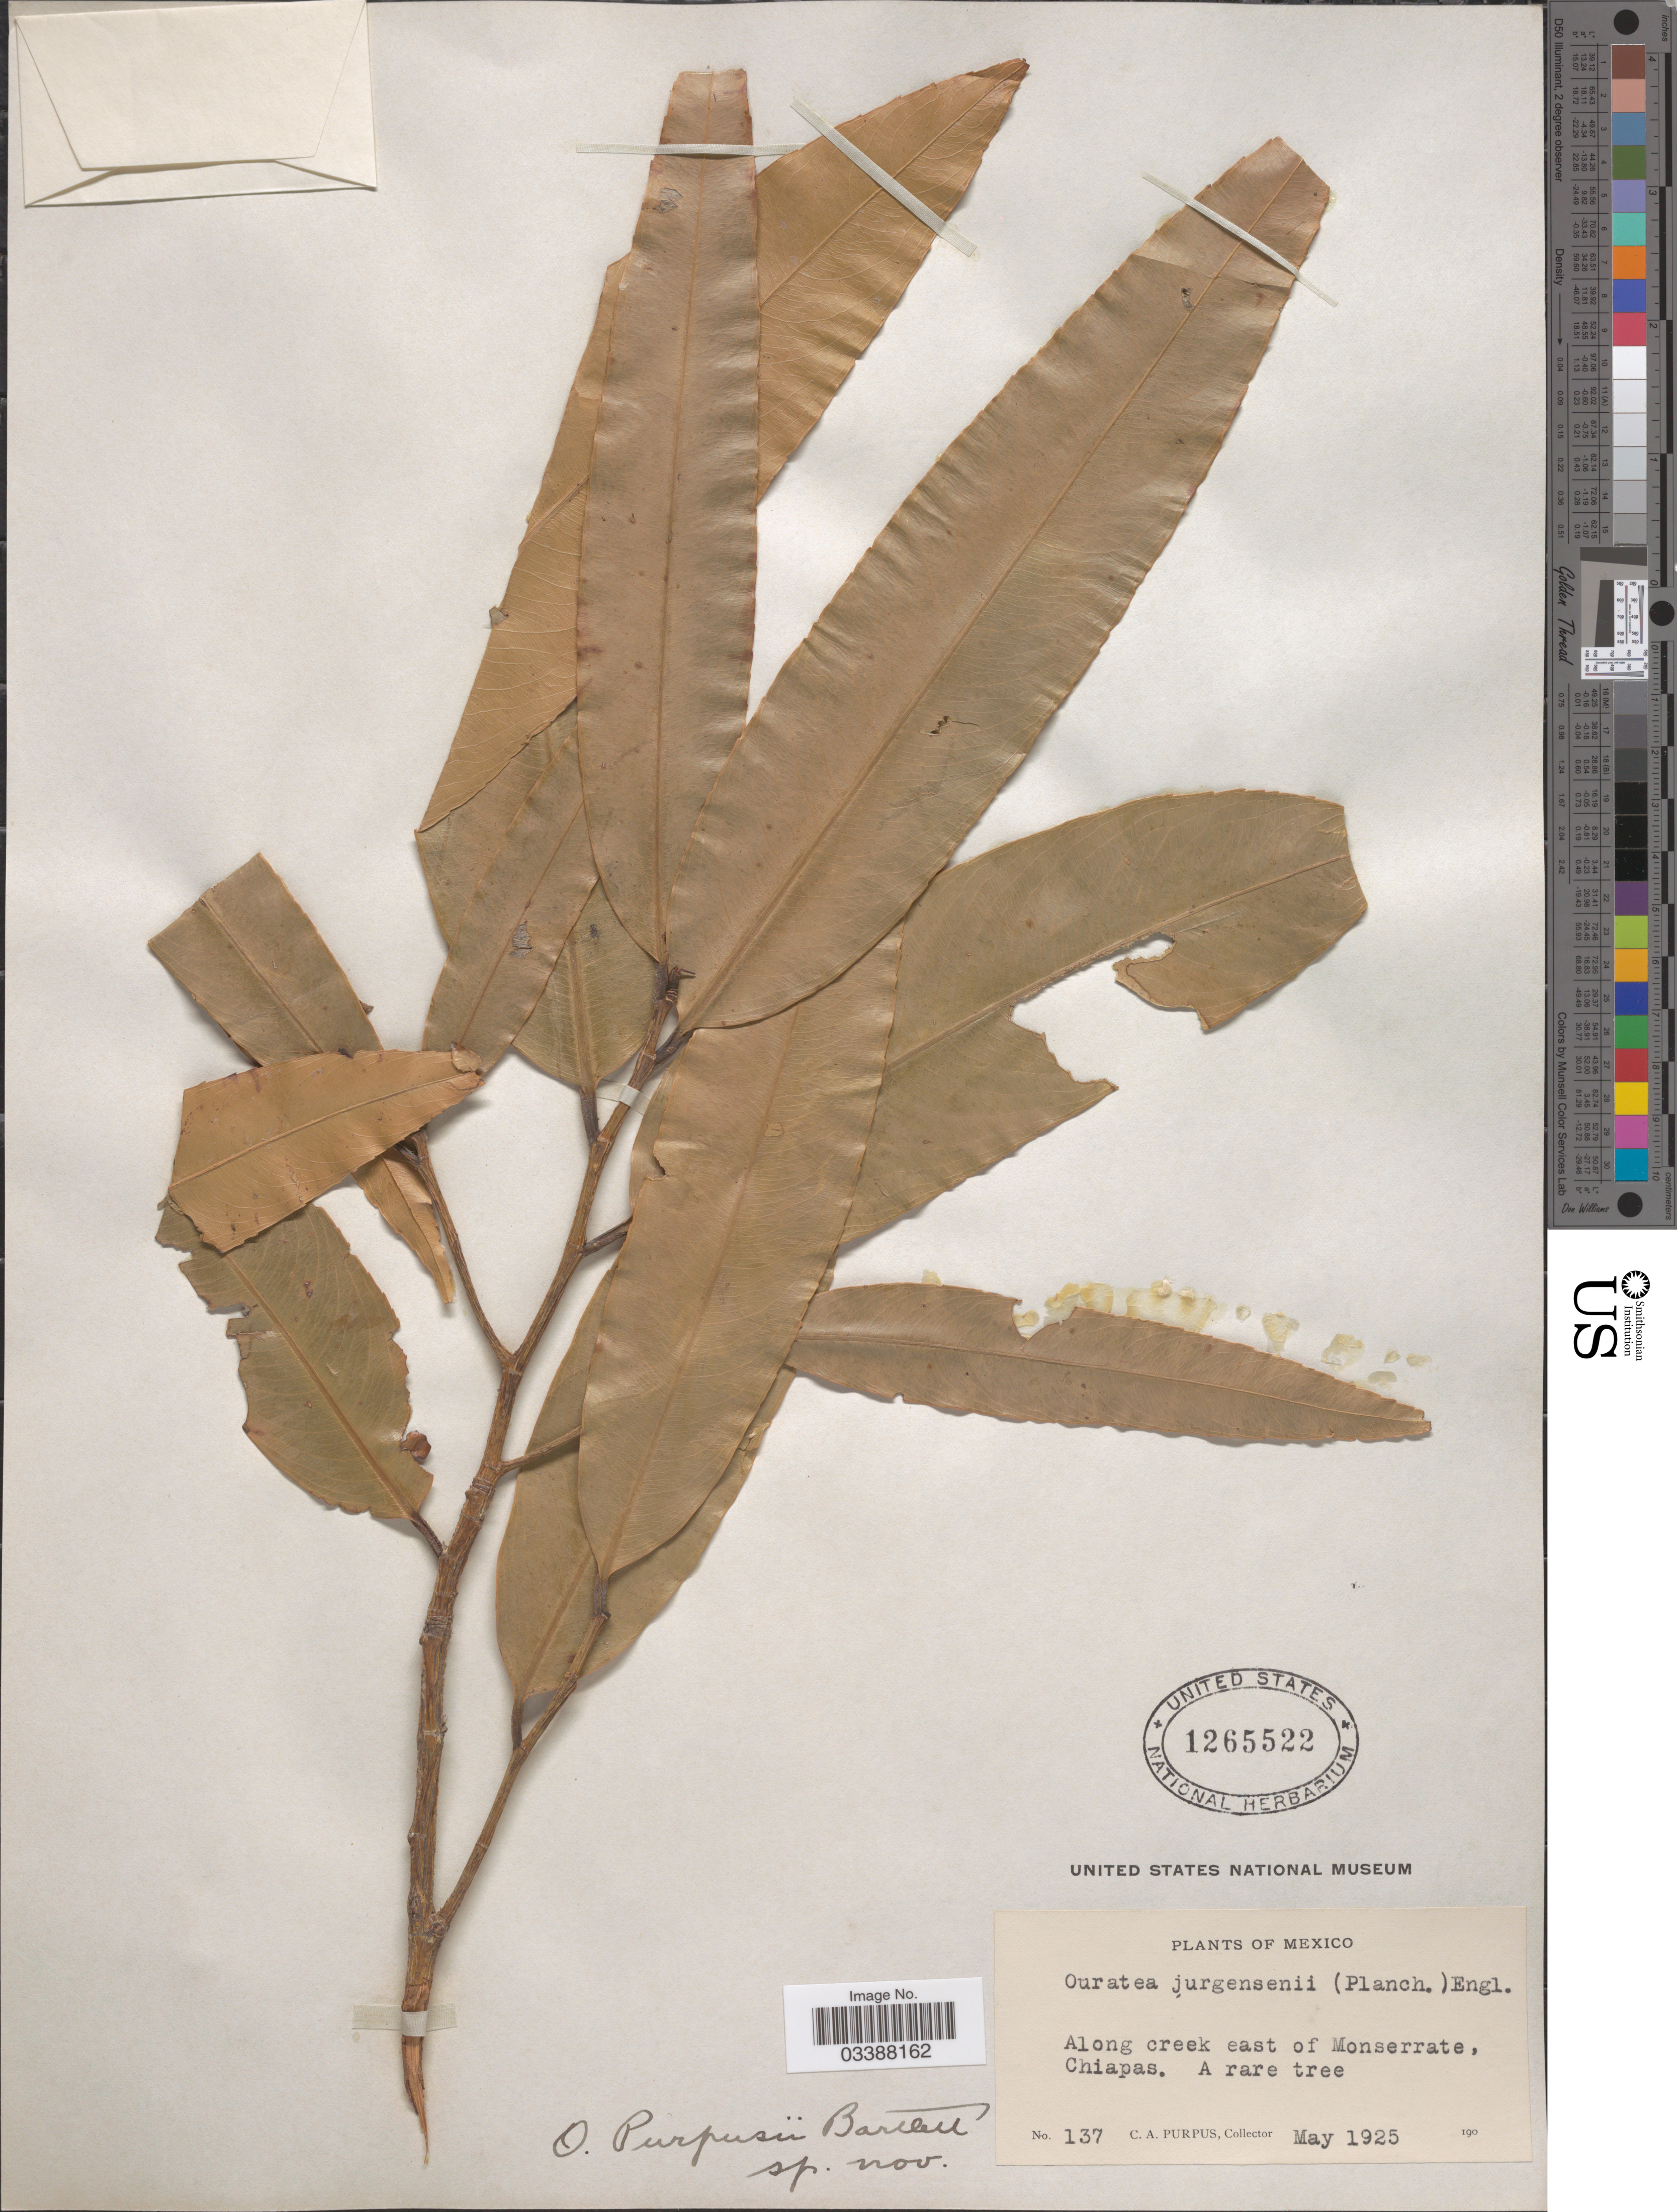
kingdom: Plantae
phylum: Tracheophyta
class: Magnoliopsida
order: Malpighiales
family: Ochnaceae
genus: Ouratea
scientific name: Ouratea purpusii Britton, sp. nov.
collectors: C. A. Purpus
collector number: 137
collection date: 1925-05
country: Mexico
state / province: Chiapas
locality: Along creek east of Monserrate.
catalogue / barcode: US 1265522